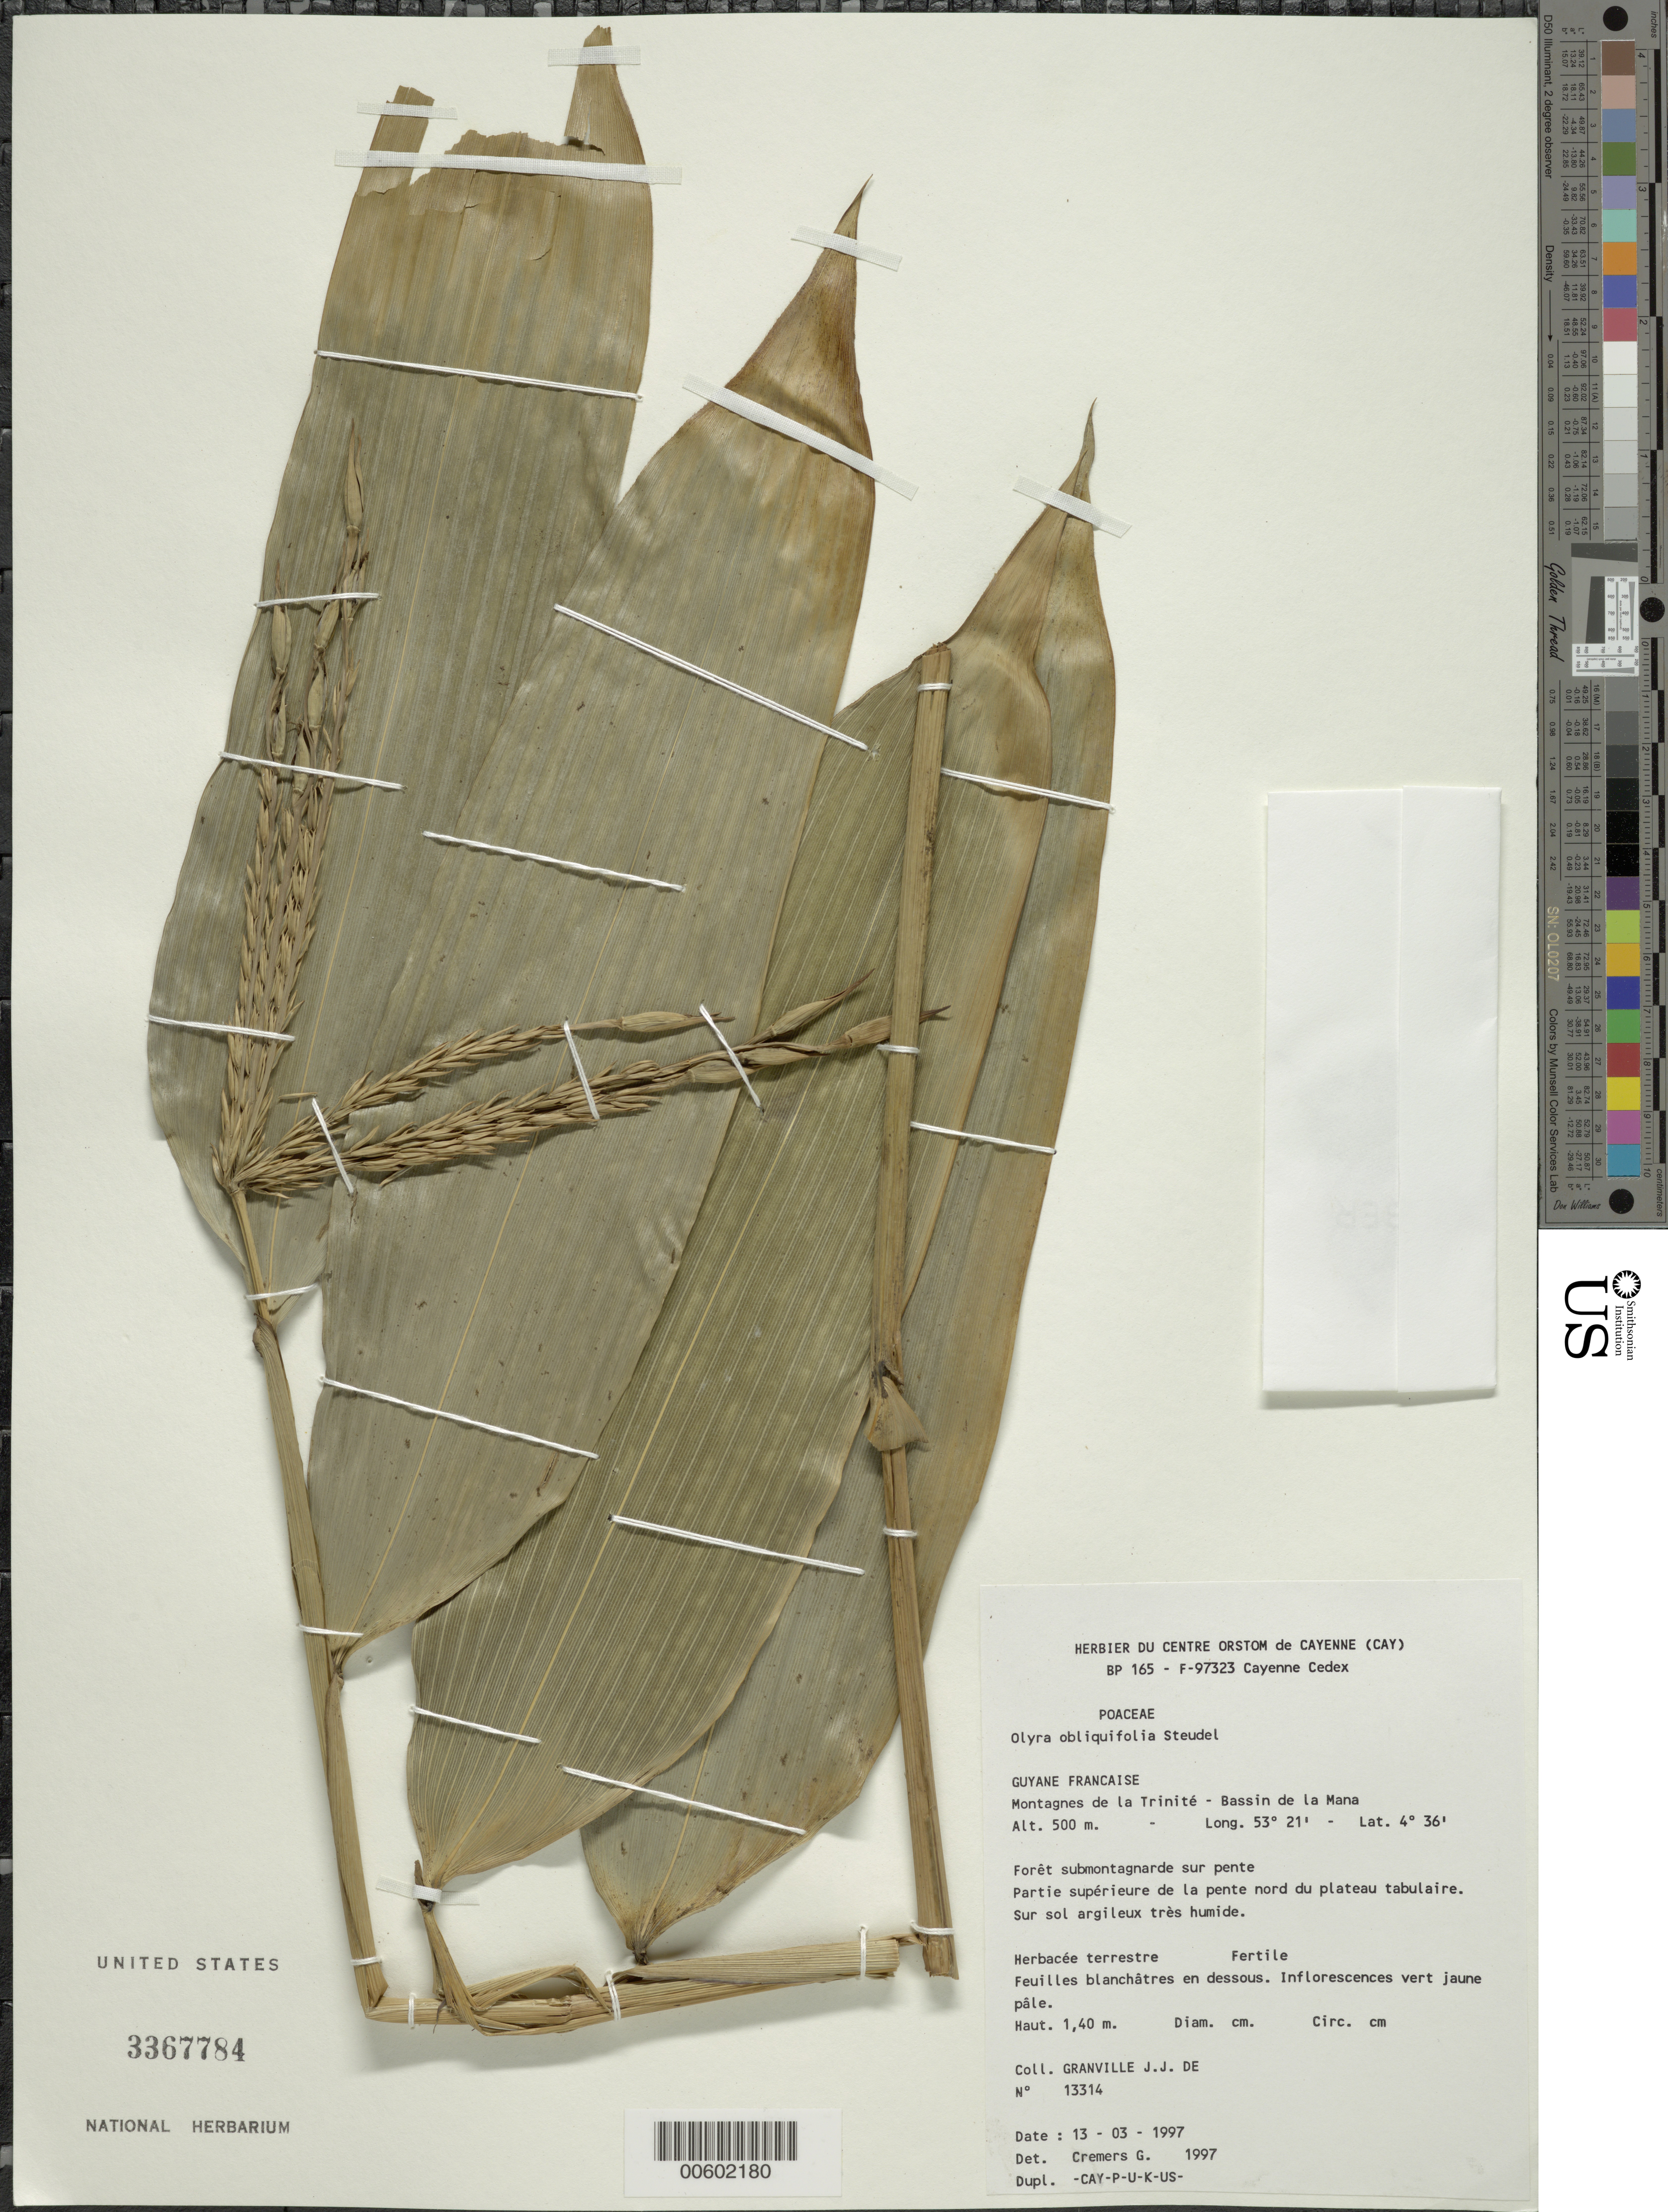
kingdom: Plantae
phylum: Tracheophyta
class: Liliopsida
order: Poales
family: Poaceae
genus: Olyra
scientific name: Olyra obliquifolia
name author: Steud.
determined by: Cremers, Georges A.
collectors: J.-J. de Granville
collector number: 13314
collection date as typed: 13-Mar-97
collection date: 1997-03-13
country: French Guiana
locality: Montagnes de la Trinité, Bassin de la Mana. Partie superieure de la pente nord du plateau tabulaire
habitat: Foret submontagnarde sur pente. Sur sol argileux tres humide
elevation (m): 500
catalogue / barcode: US 3367784